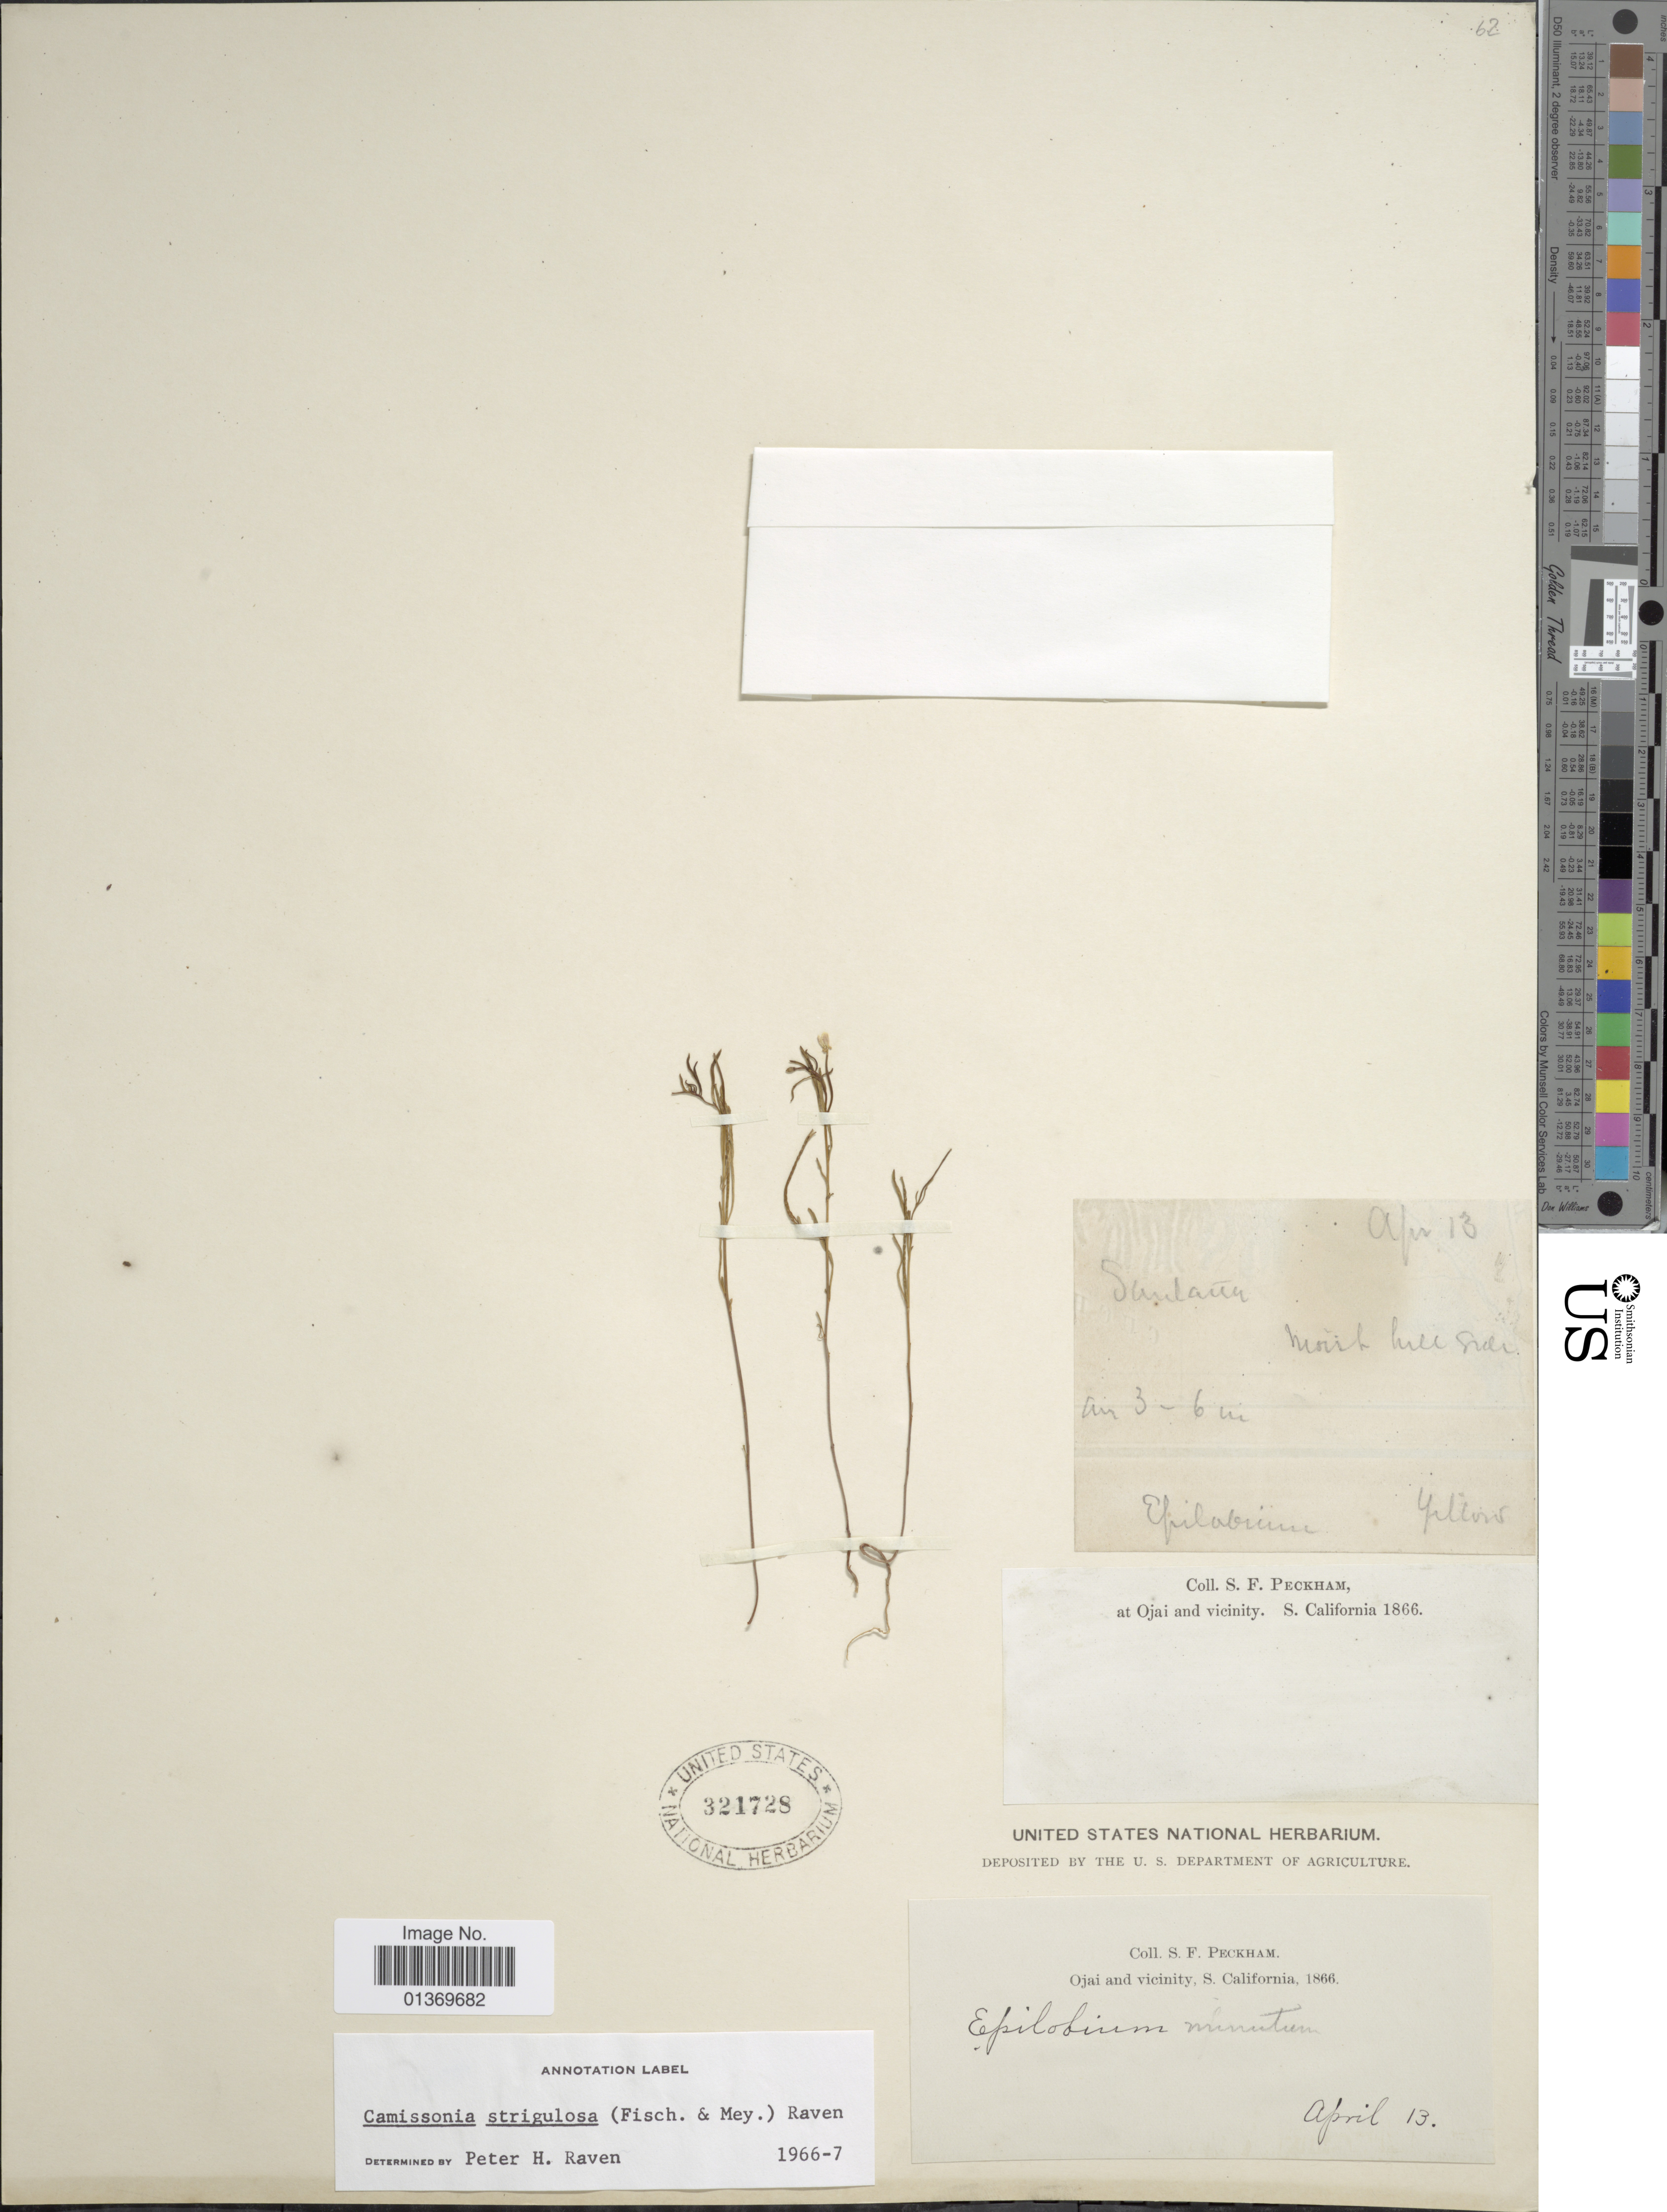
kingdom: Plantae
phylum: Tracheophyta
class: Magnoliopsida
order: Myrtales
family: Onagraceae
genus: Camissonia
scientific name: Camissonia strigulosa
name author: (Fisch. & C.A. Mey.) P.H. Raven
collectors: S. Peckham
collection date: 1866-04-13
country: United States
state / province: California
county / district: Ventura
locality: Ojai and vicinity, S. California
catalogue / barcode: US 321728